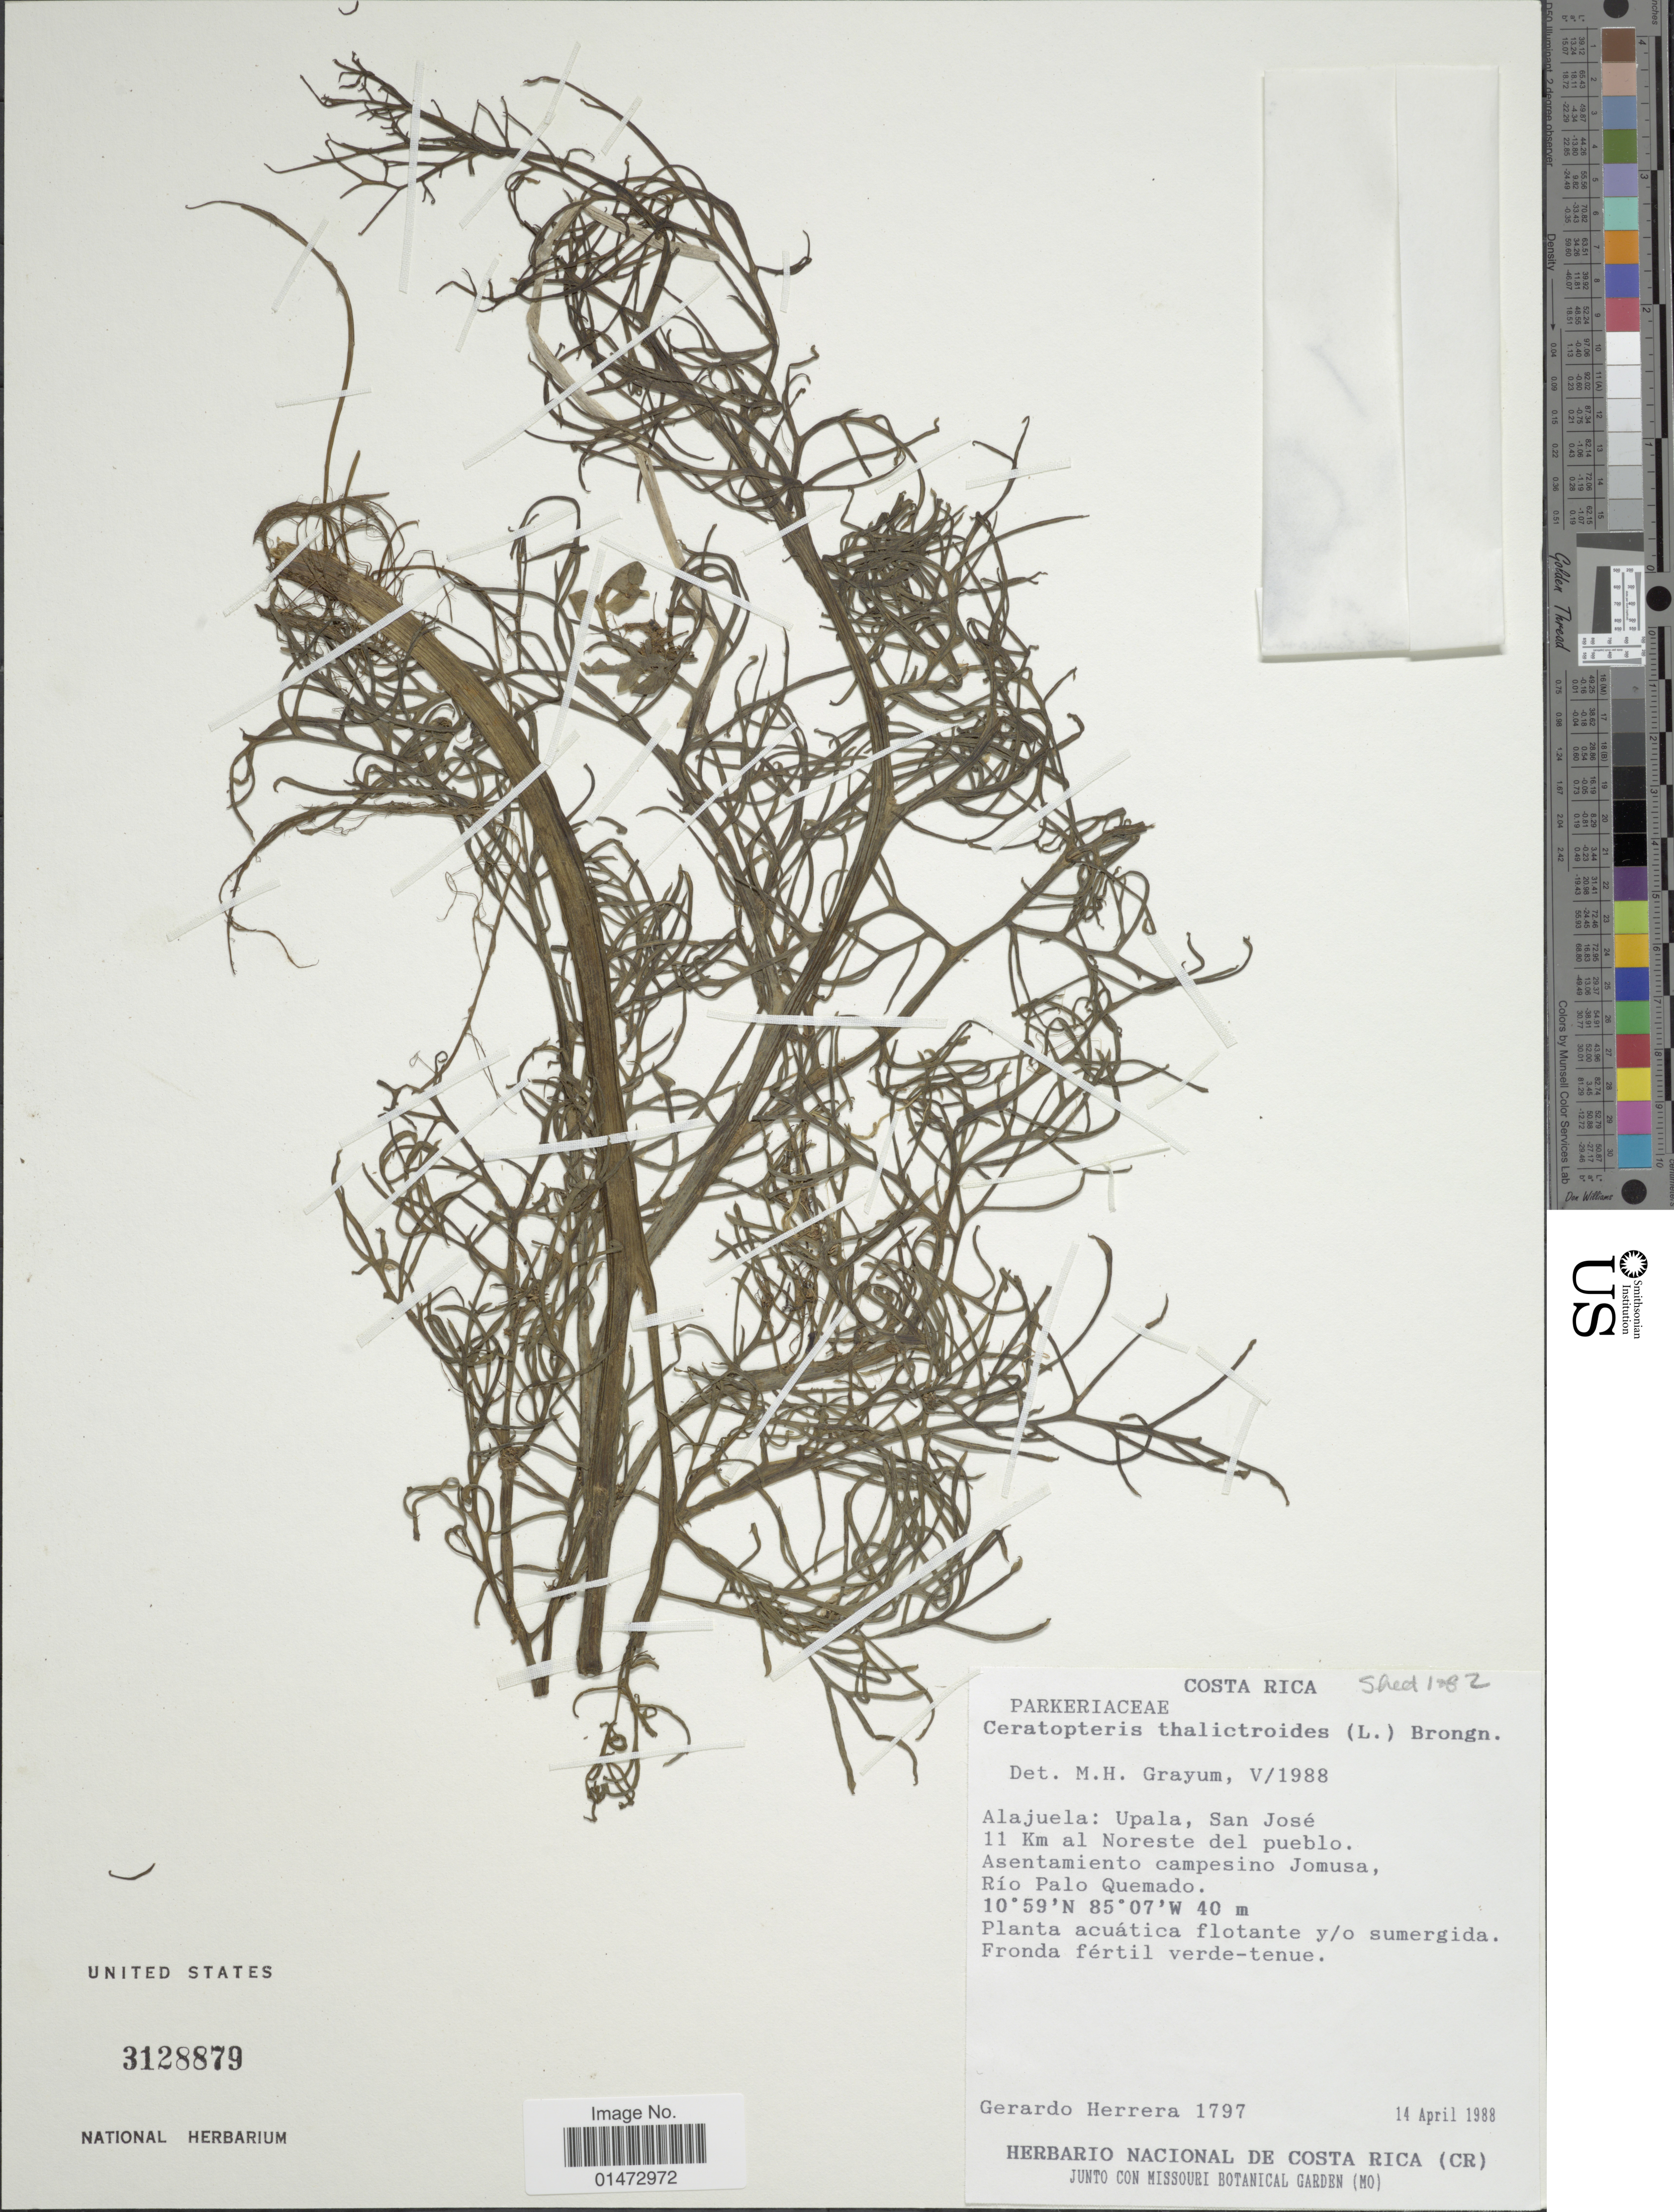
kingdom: Plantae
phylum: Tracheophyta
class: Polypodiopsida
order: Polypodiales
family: Pteridaceae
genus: Ceratopteris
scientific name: Ceratopteris pteridoides x C. richardii Brongn.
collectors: G. Herrera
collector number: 1797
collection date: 1988-04-14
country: Costa Rica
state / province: Alajuela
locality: Upala, San José. 11 Km al Noreste del pueblo. Asentamiento campesino Jomusa, Río Palo Quemado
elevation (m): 40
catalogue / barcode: US 3128879